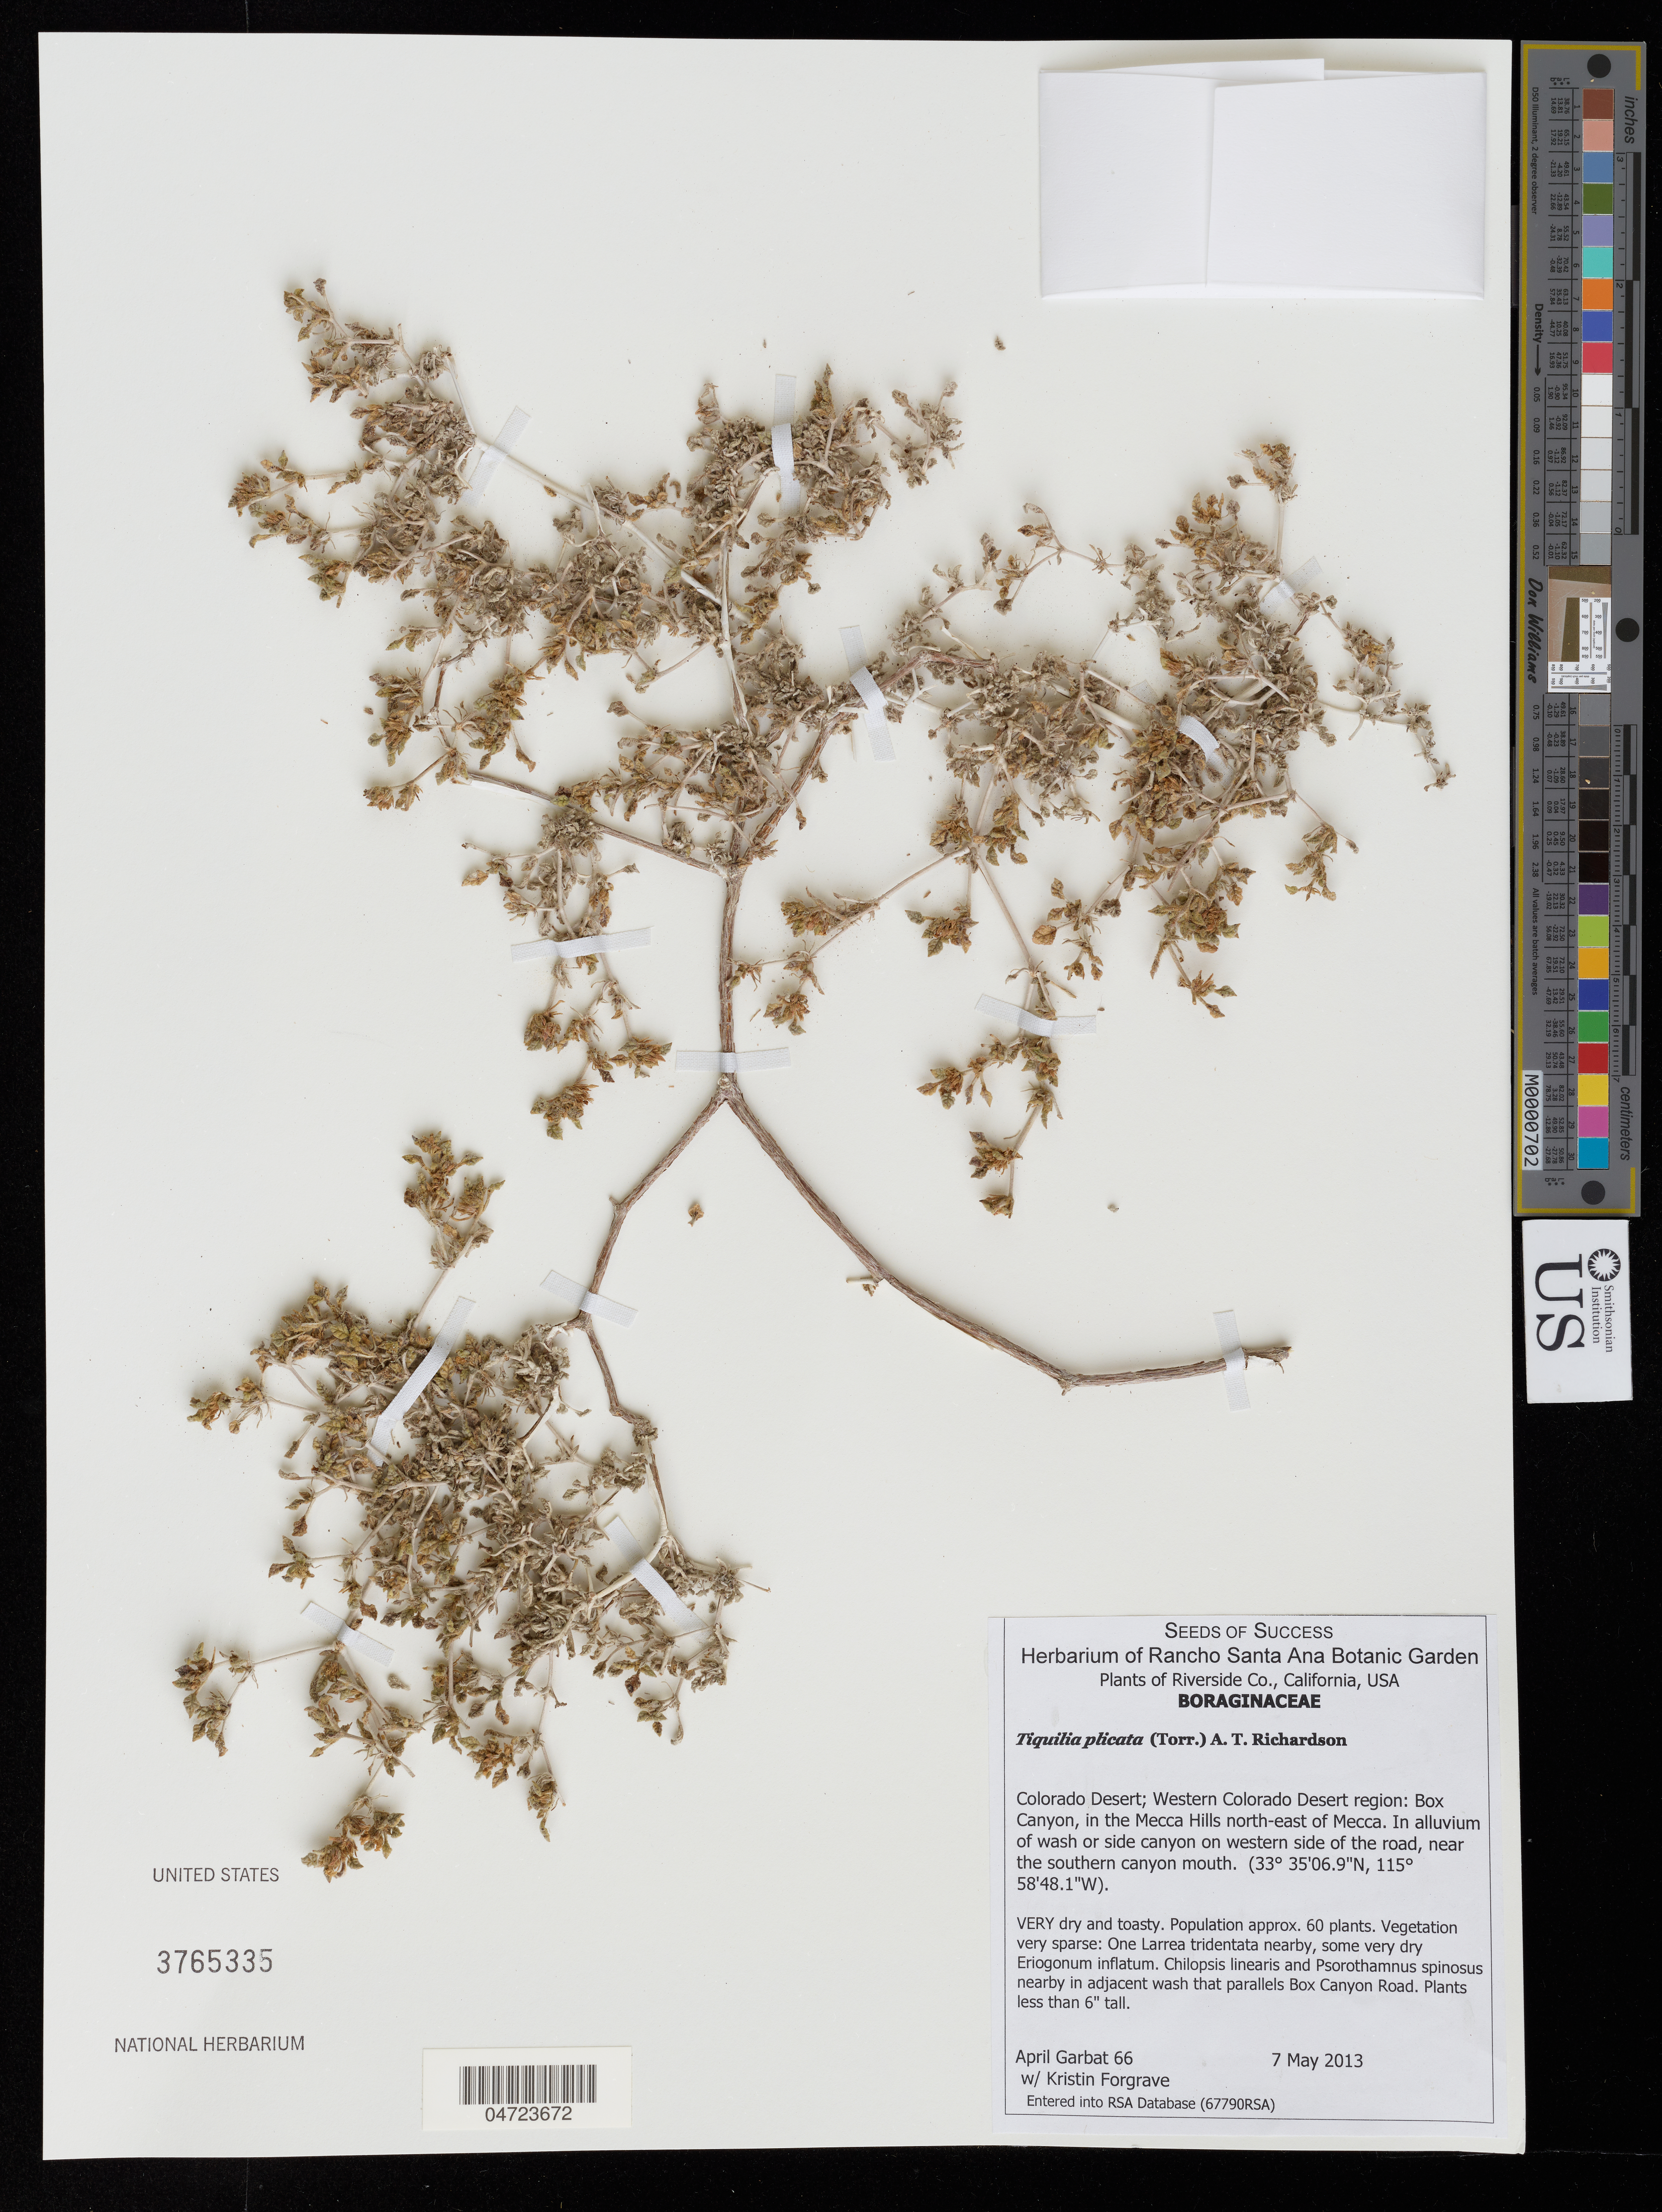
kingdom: Plantae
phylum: Tracheophyta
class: Magnoliopsida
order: Boraginales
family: Ehretiaceae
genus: Tiquilia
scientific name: Tiquilia plicata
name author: Torr.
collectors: A. Garbat & K. Forgrave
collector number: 66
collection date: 2013-05-07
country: United States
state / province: California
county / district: Riverside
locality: Riverside Co. Colorado Desert; Western Colorado Desert region: Box Canyon, in the Mecca Hills north-east of Mecca. In alluvium of wash or side canyon on western side of the road, near the southern canyon mouth.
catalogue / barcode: US 3765335